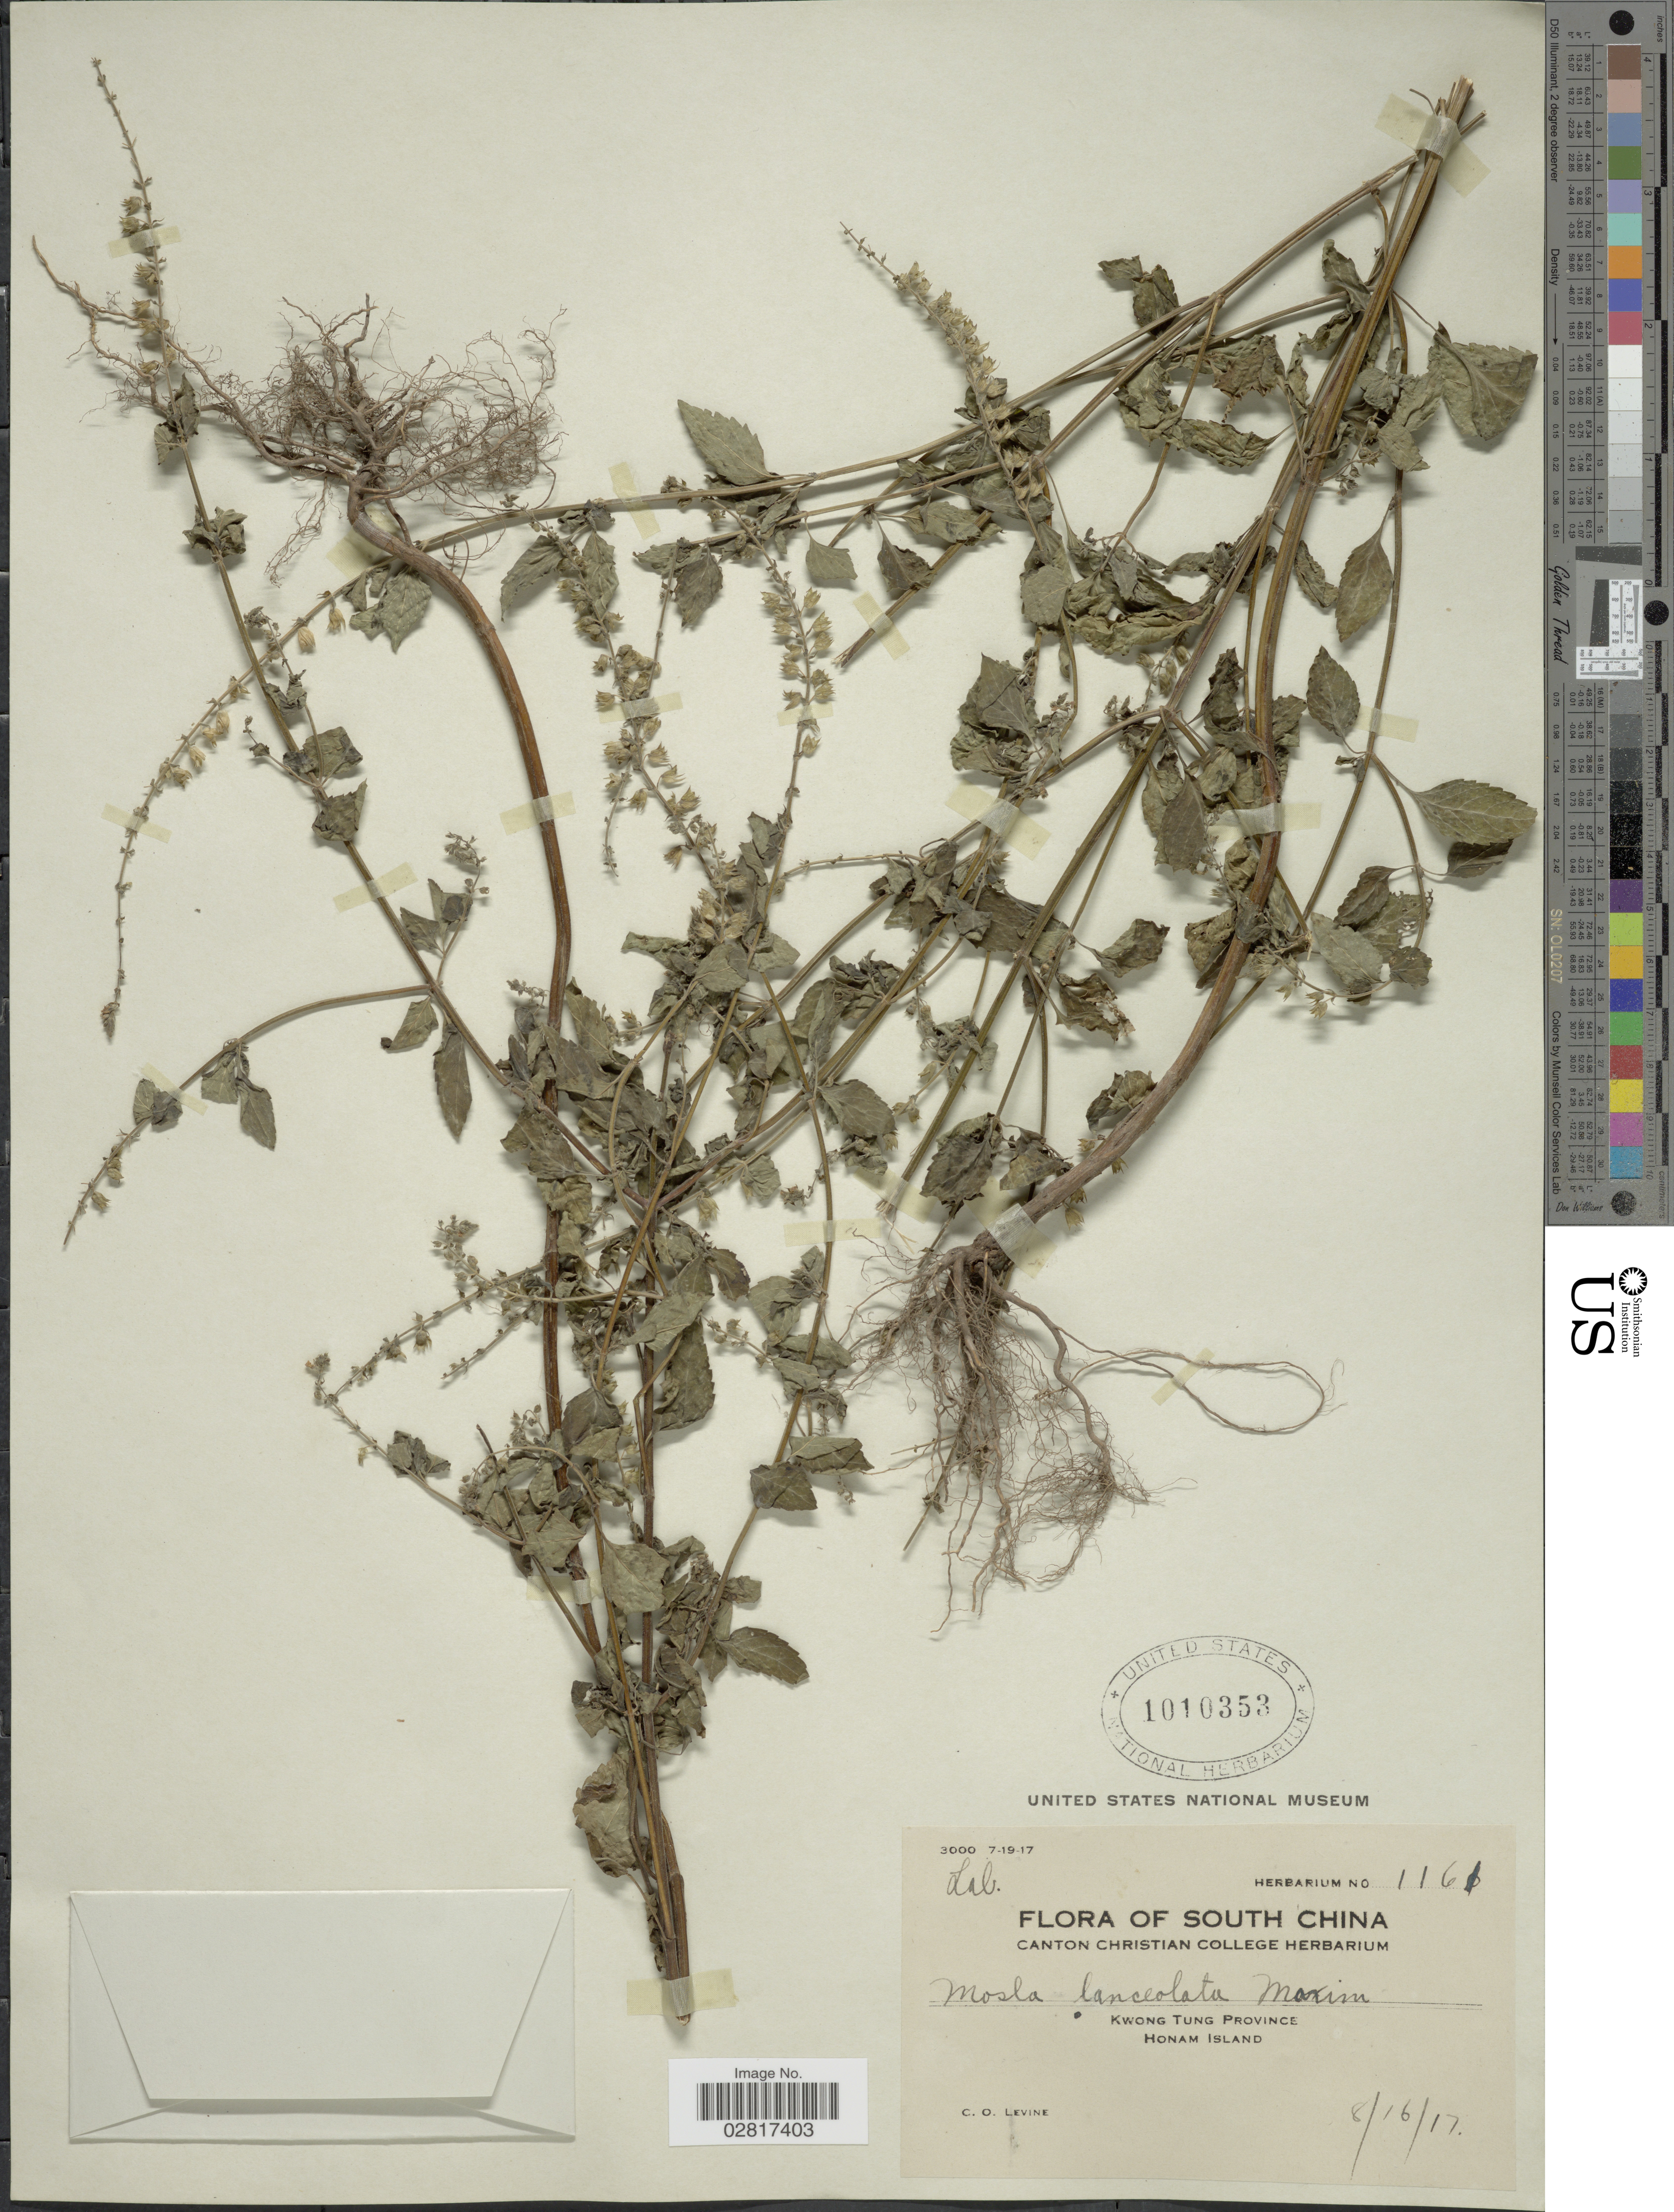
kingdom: Plantae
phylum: Tracheophyta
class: Magnoliopsida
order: Lamiales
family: Lamiaceae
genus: Mosla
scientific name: Mosla lanceolata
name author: (Benth.) Maxim.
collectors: C. O. Levine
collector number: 1161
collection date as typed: Transcribed d/m/y: 16/8/17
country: China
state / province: Guangdong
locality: South China. Kwong Tung Province. Honam Island.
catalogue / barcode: US 1010353